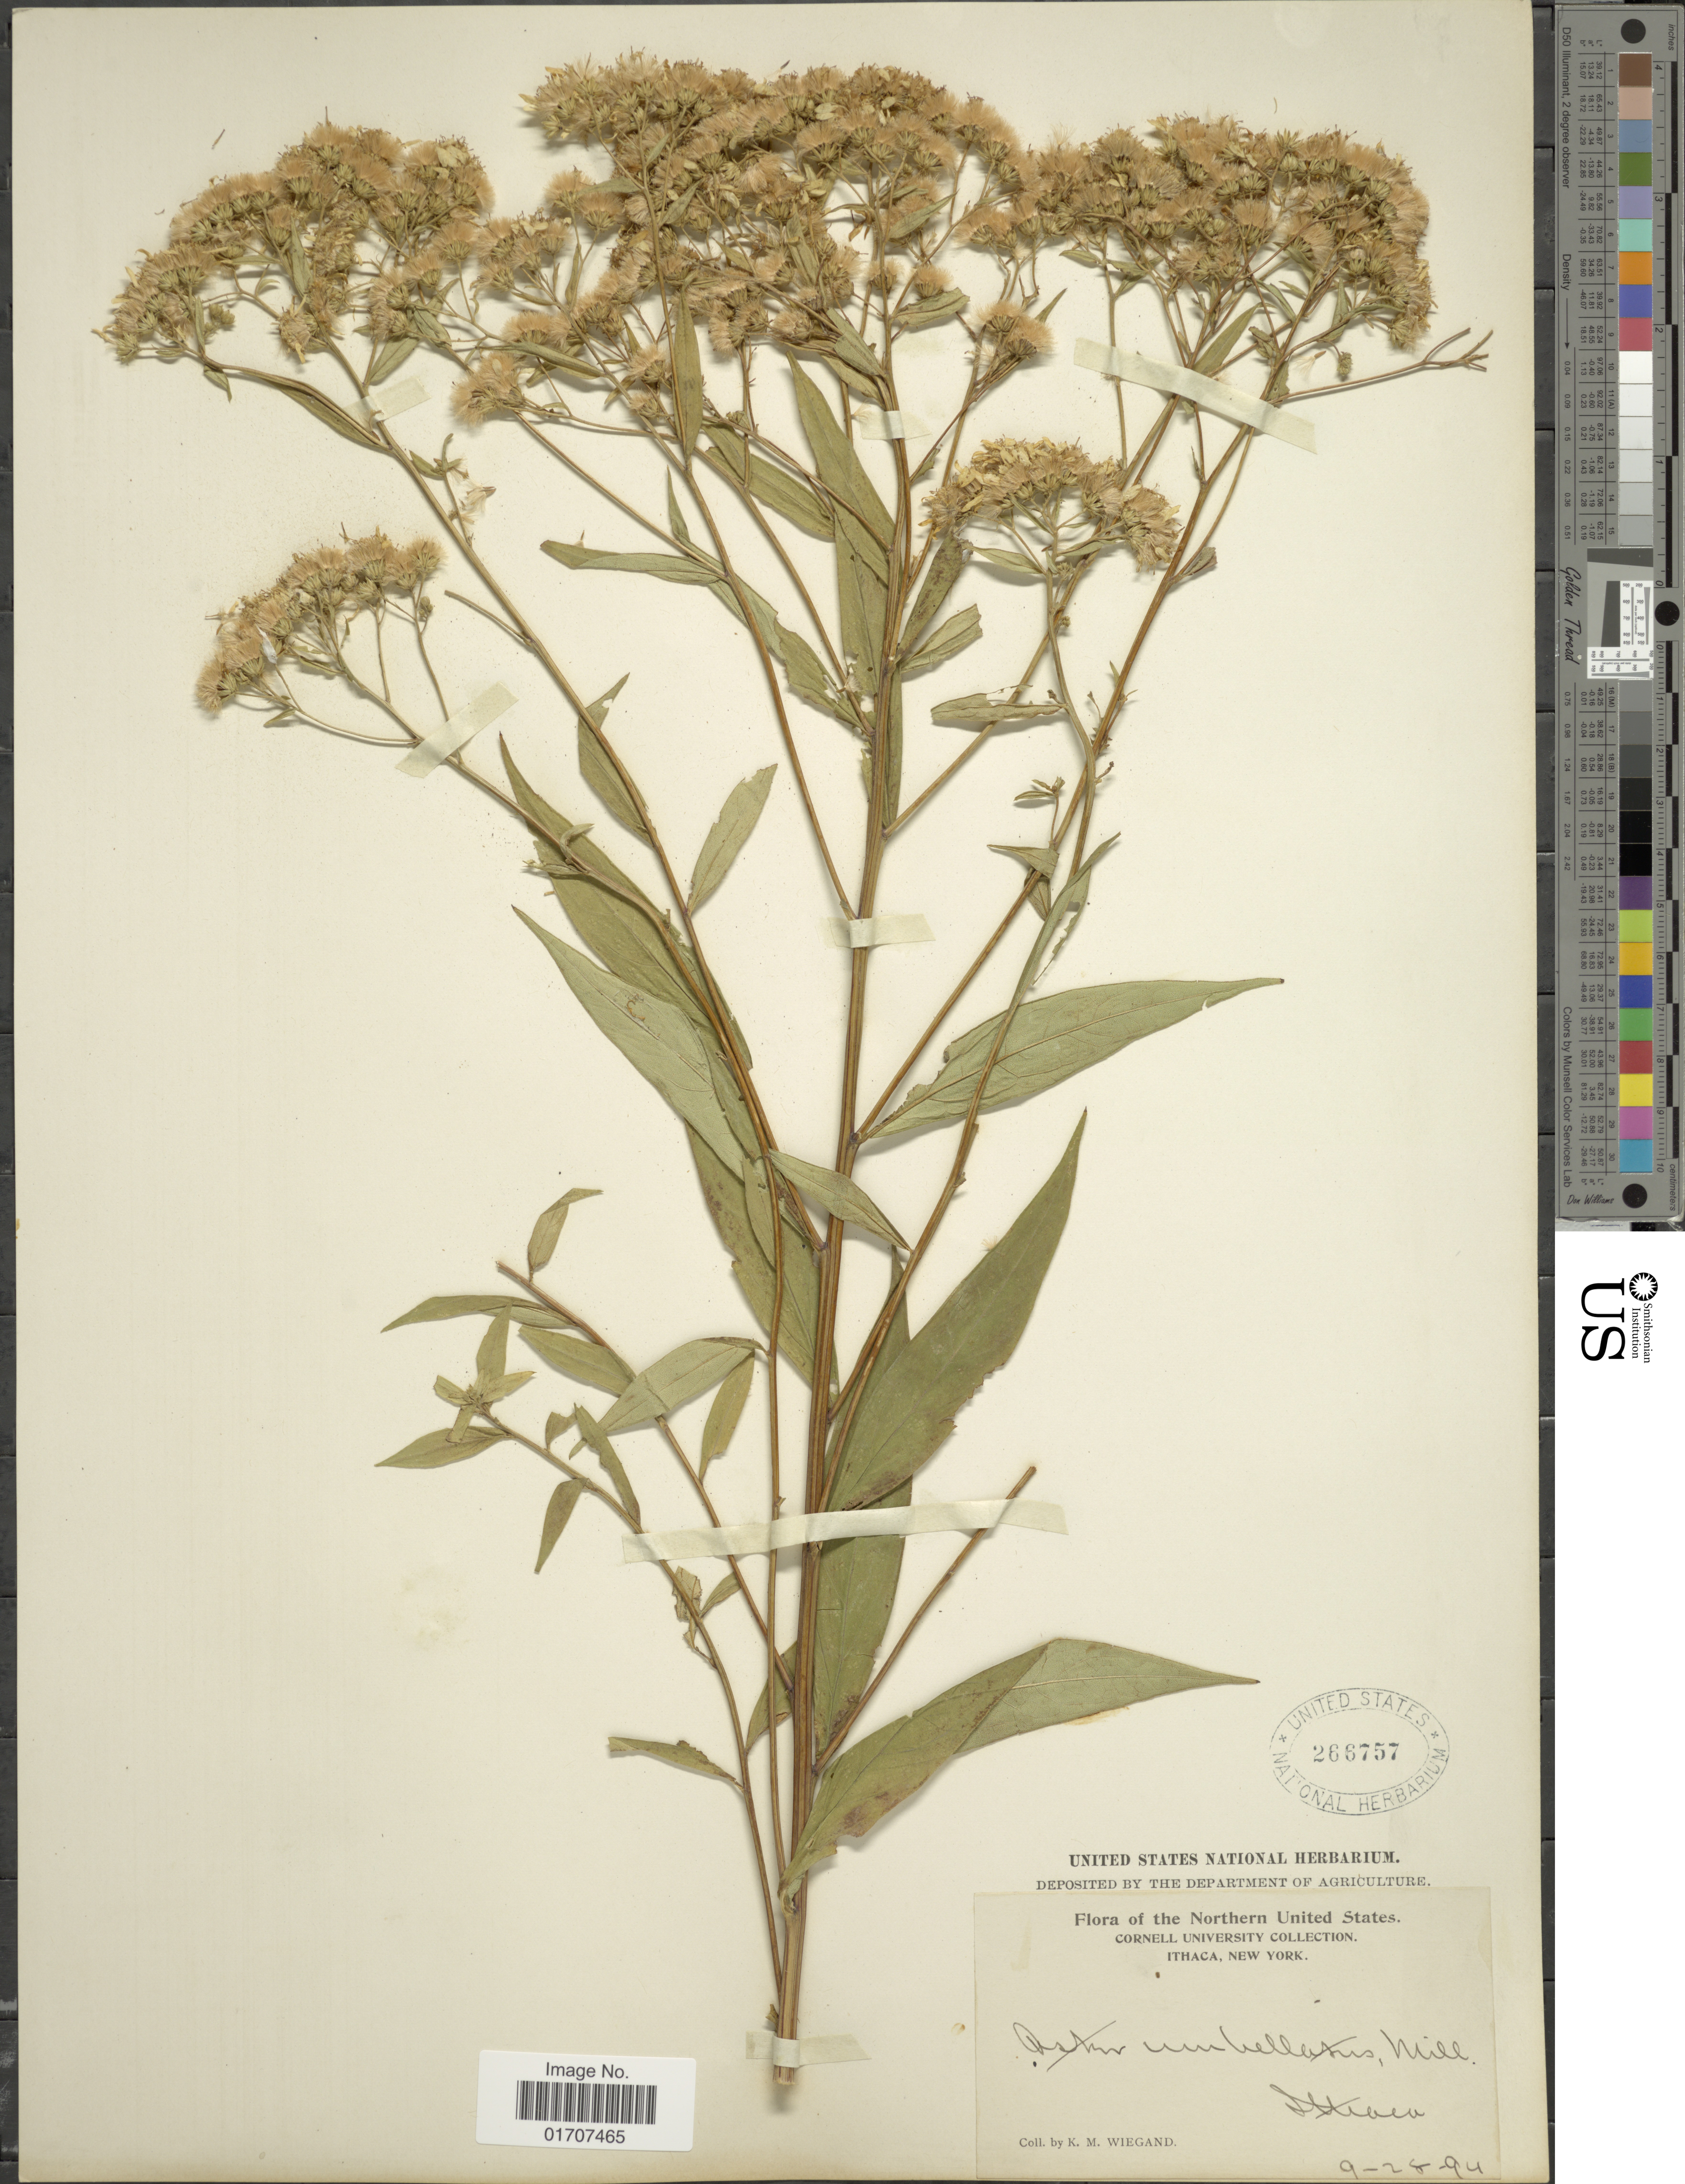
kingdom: Plantae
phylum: Tracheophyta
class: Magnoliopsida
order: Asterales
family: Asteraceae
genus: Doellingeria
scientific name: Doellingeria umbellata var. umbellata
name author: Nees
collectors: K. M. Wiegand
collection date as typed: Transcribed d/m/y: 28/9/94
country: United States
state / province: New York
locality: The Northern United States, Ithaca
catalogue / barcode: US 266757